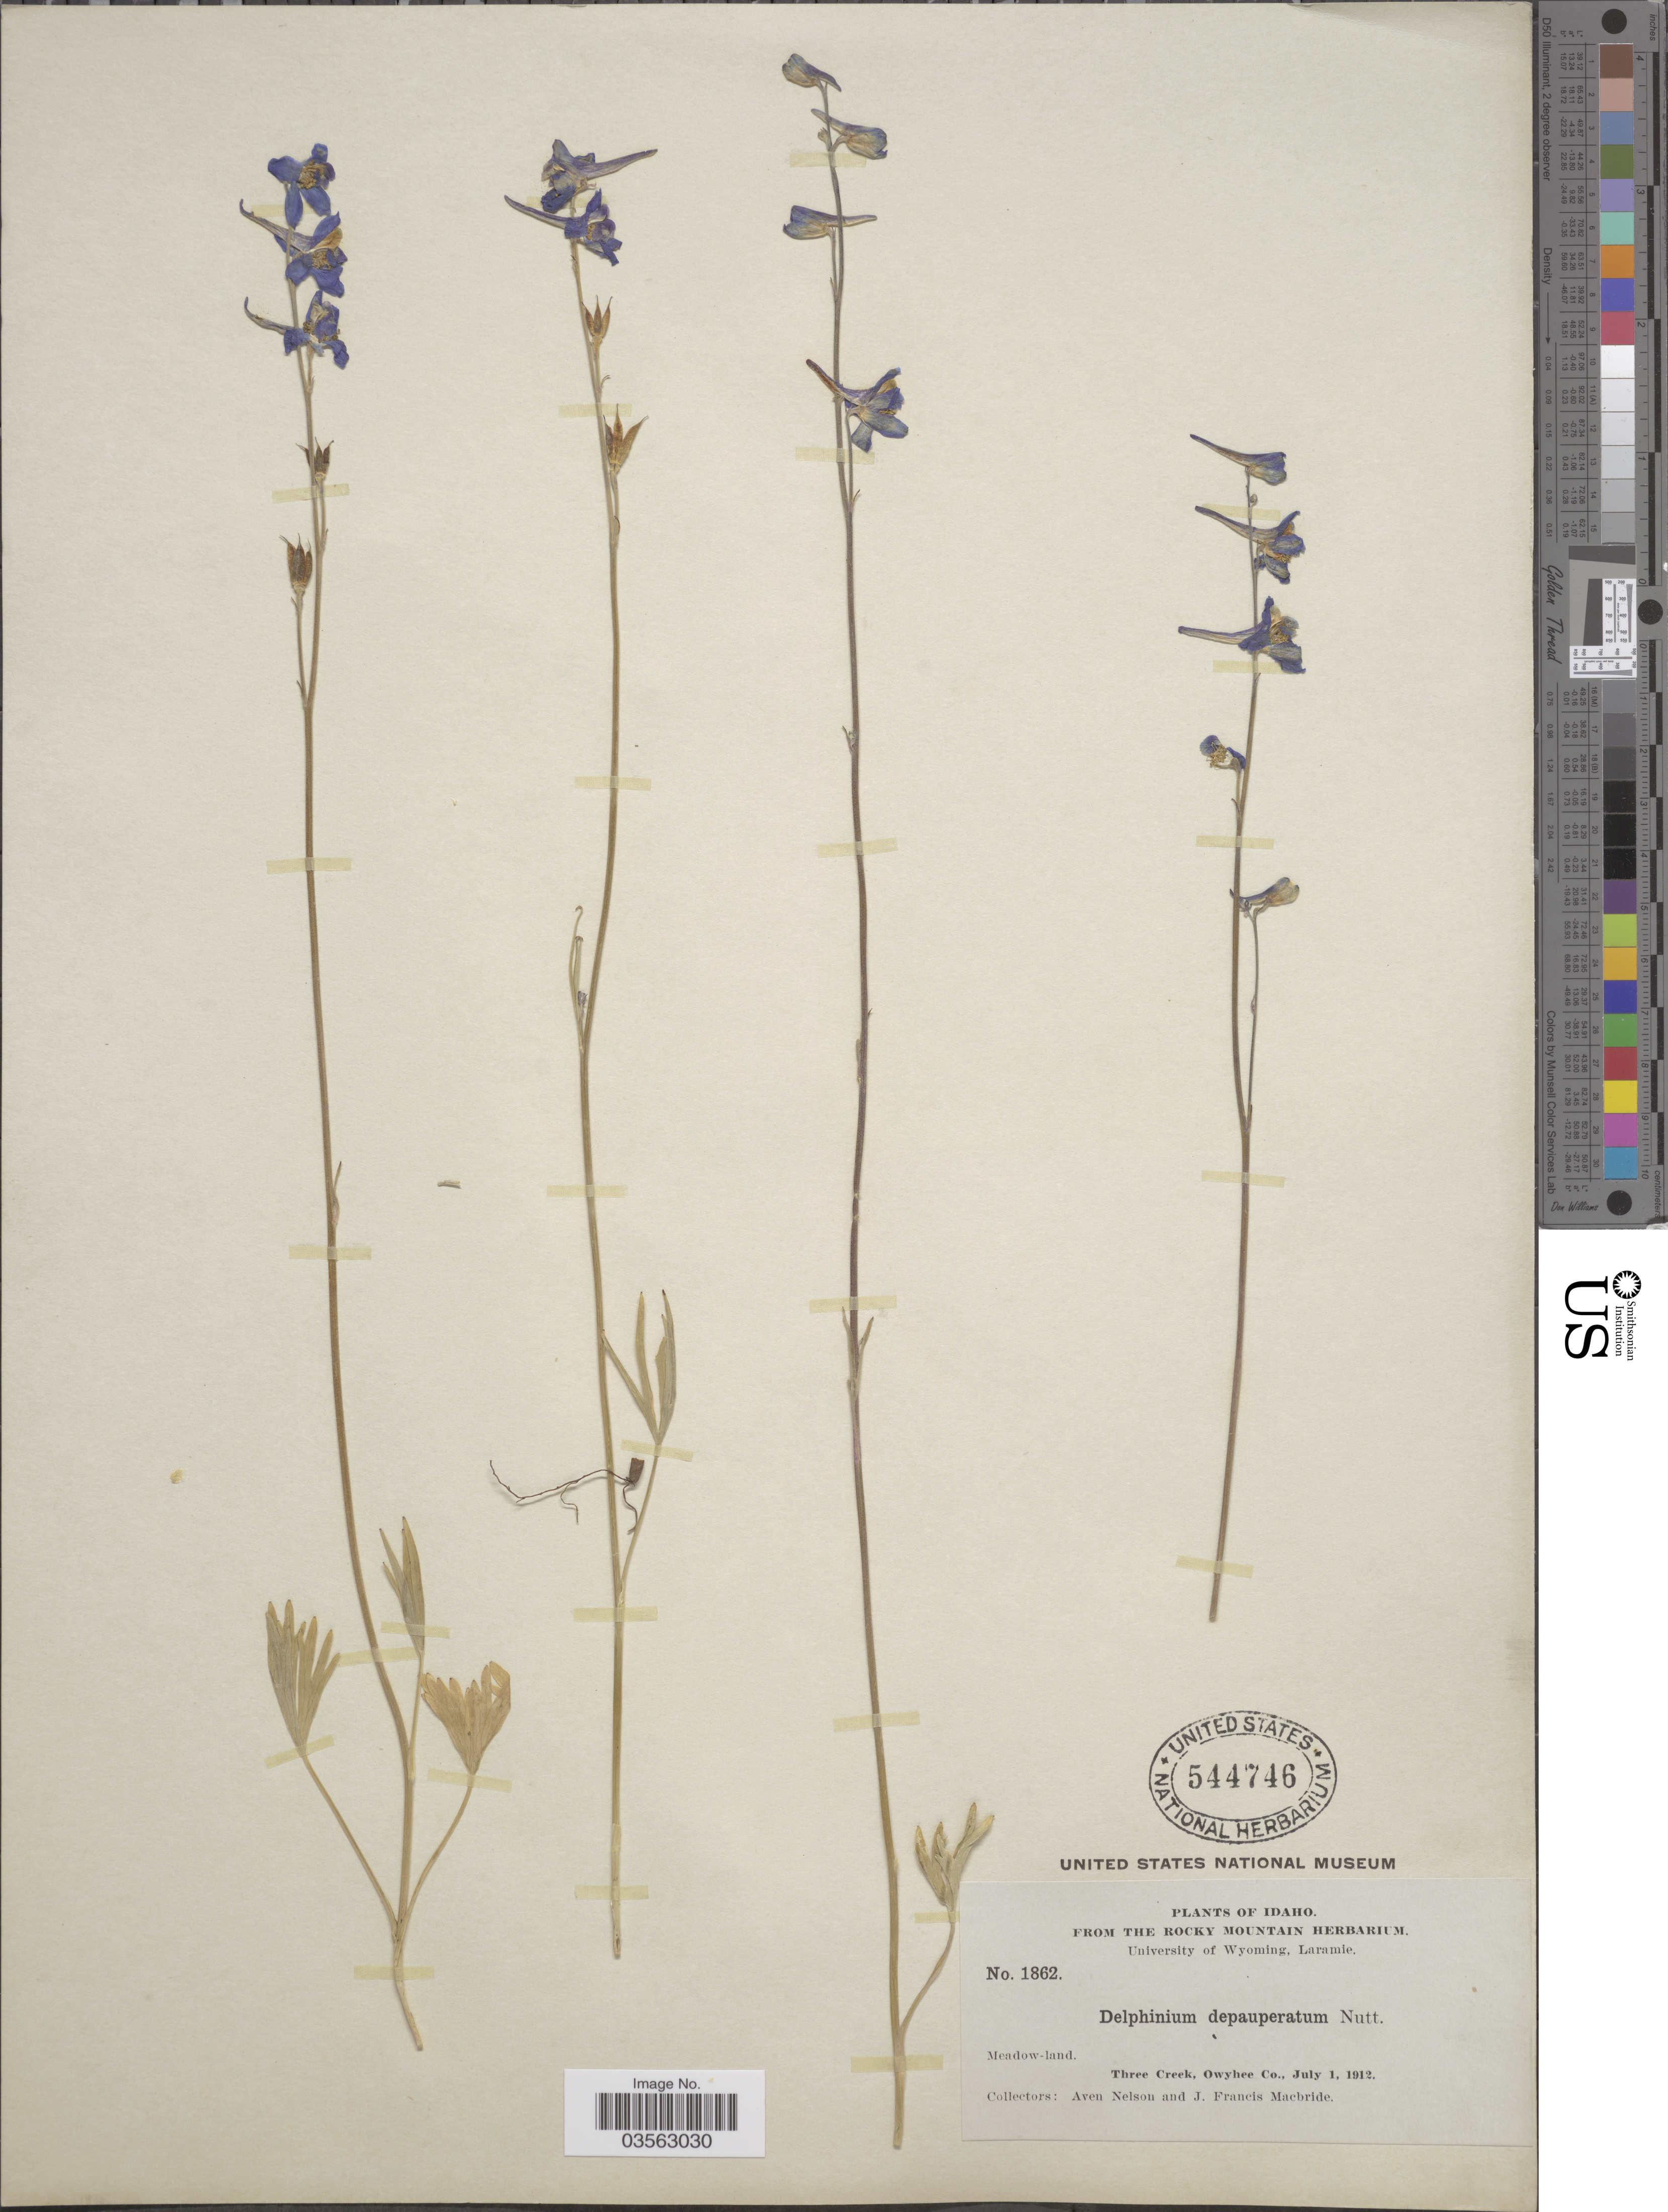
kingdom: Plantae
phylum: Tracheophyta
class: Magnoliopsida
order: Ranunculales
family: Ranunculaceae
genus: Delphinium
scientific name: Delphinium depauperatum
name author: Nutt.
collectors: A. Nelson & J. F. Macbride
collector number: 1862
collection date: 1912-07-01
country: United States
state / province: Idaho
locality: Three Creek, Owyhee Co.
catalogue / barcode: US 544746